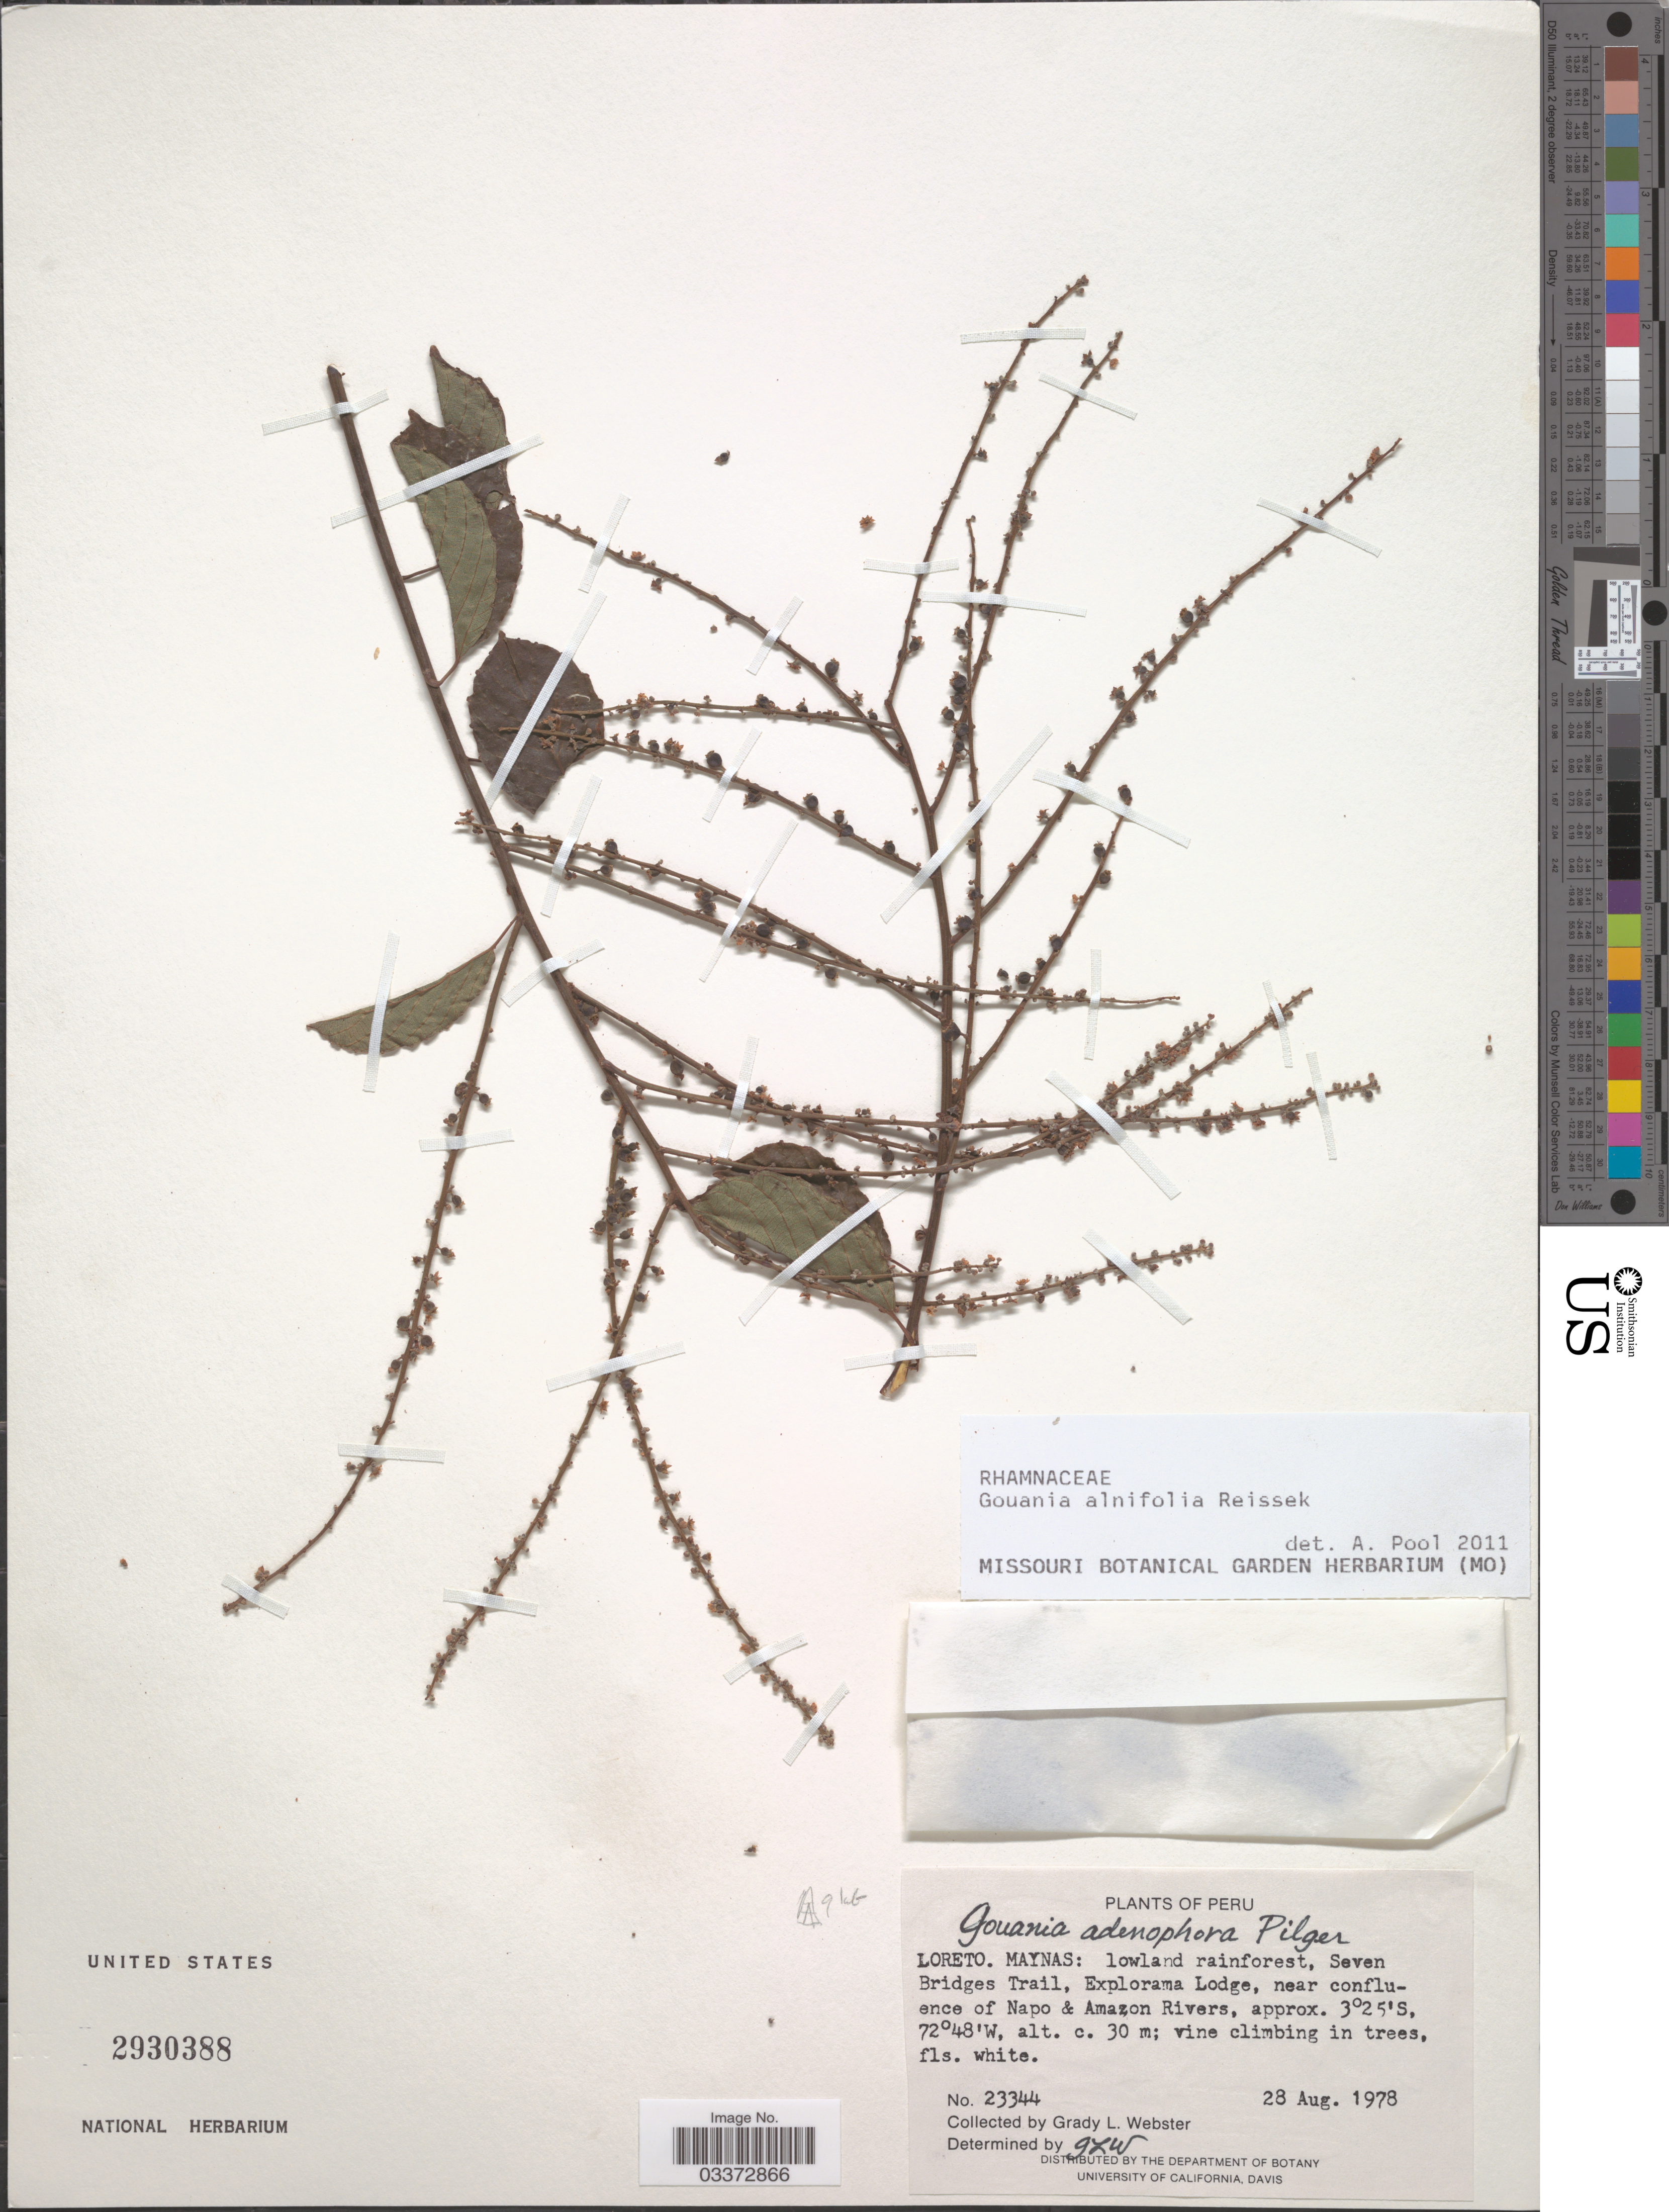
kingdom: Plantae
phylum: Tracheophyta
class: Magnoliopsida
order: Rosales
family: Rhamnaceae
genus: Gouania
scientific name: Gouania alnifolia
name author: Reissek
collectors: G. L. Webster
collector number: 23344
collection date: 1978-08-28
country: Peru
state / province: Loreto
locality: Maynas: lowland rainforest, Seven Bridges Trail, Explorama Lodge, near confluence of Napo & Amazon Rivers.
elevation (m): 30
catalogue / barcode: US 2930388